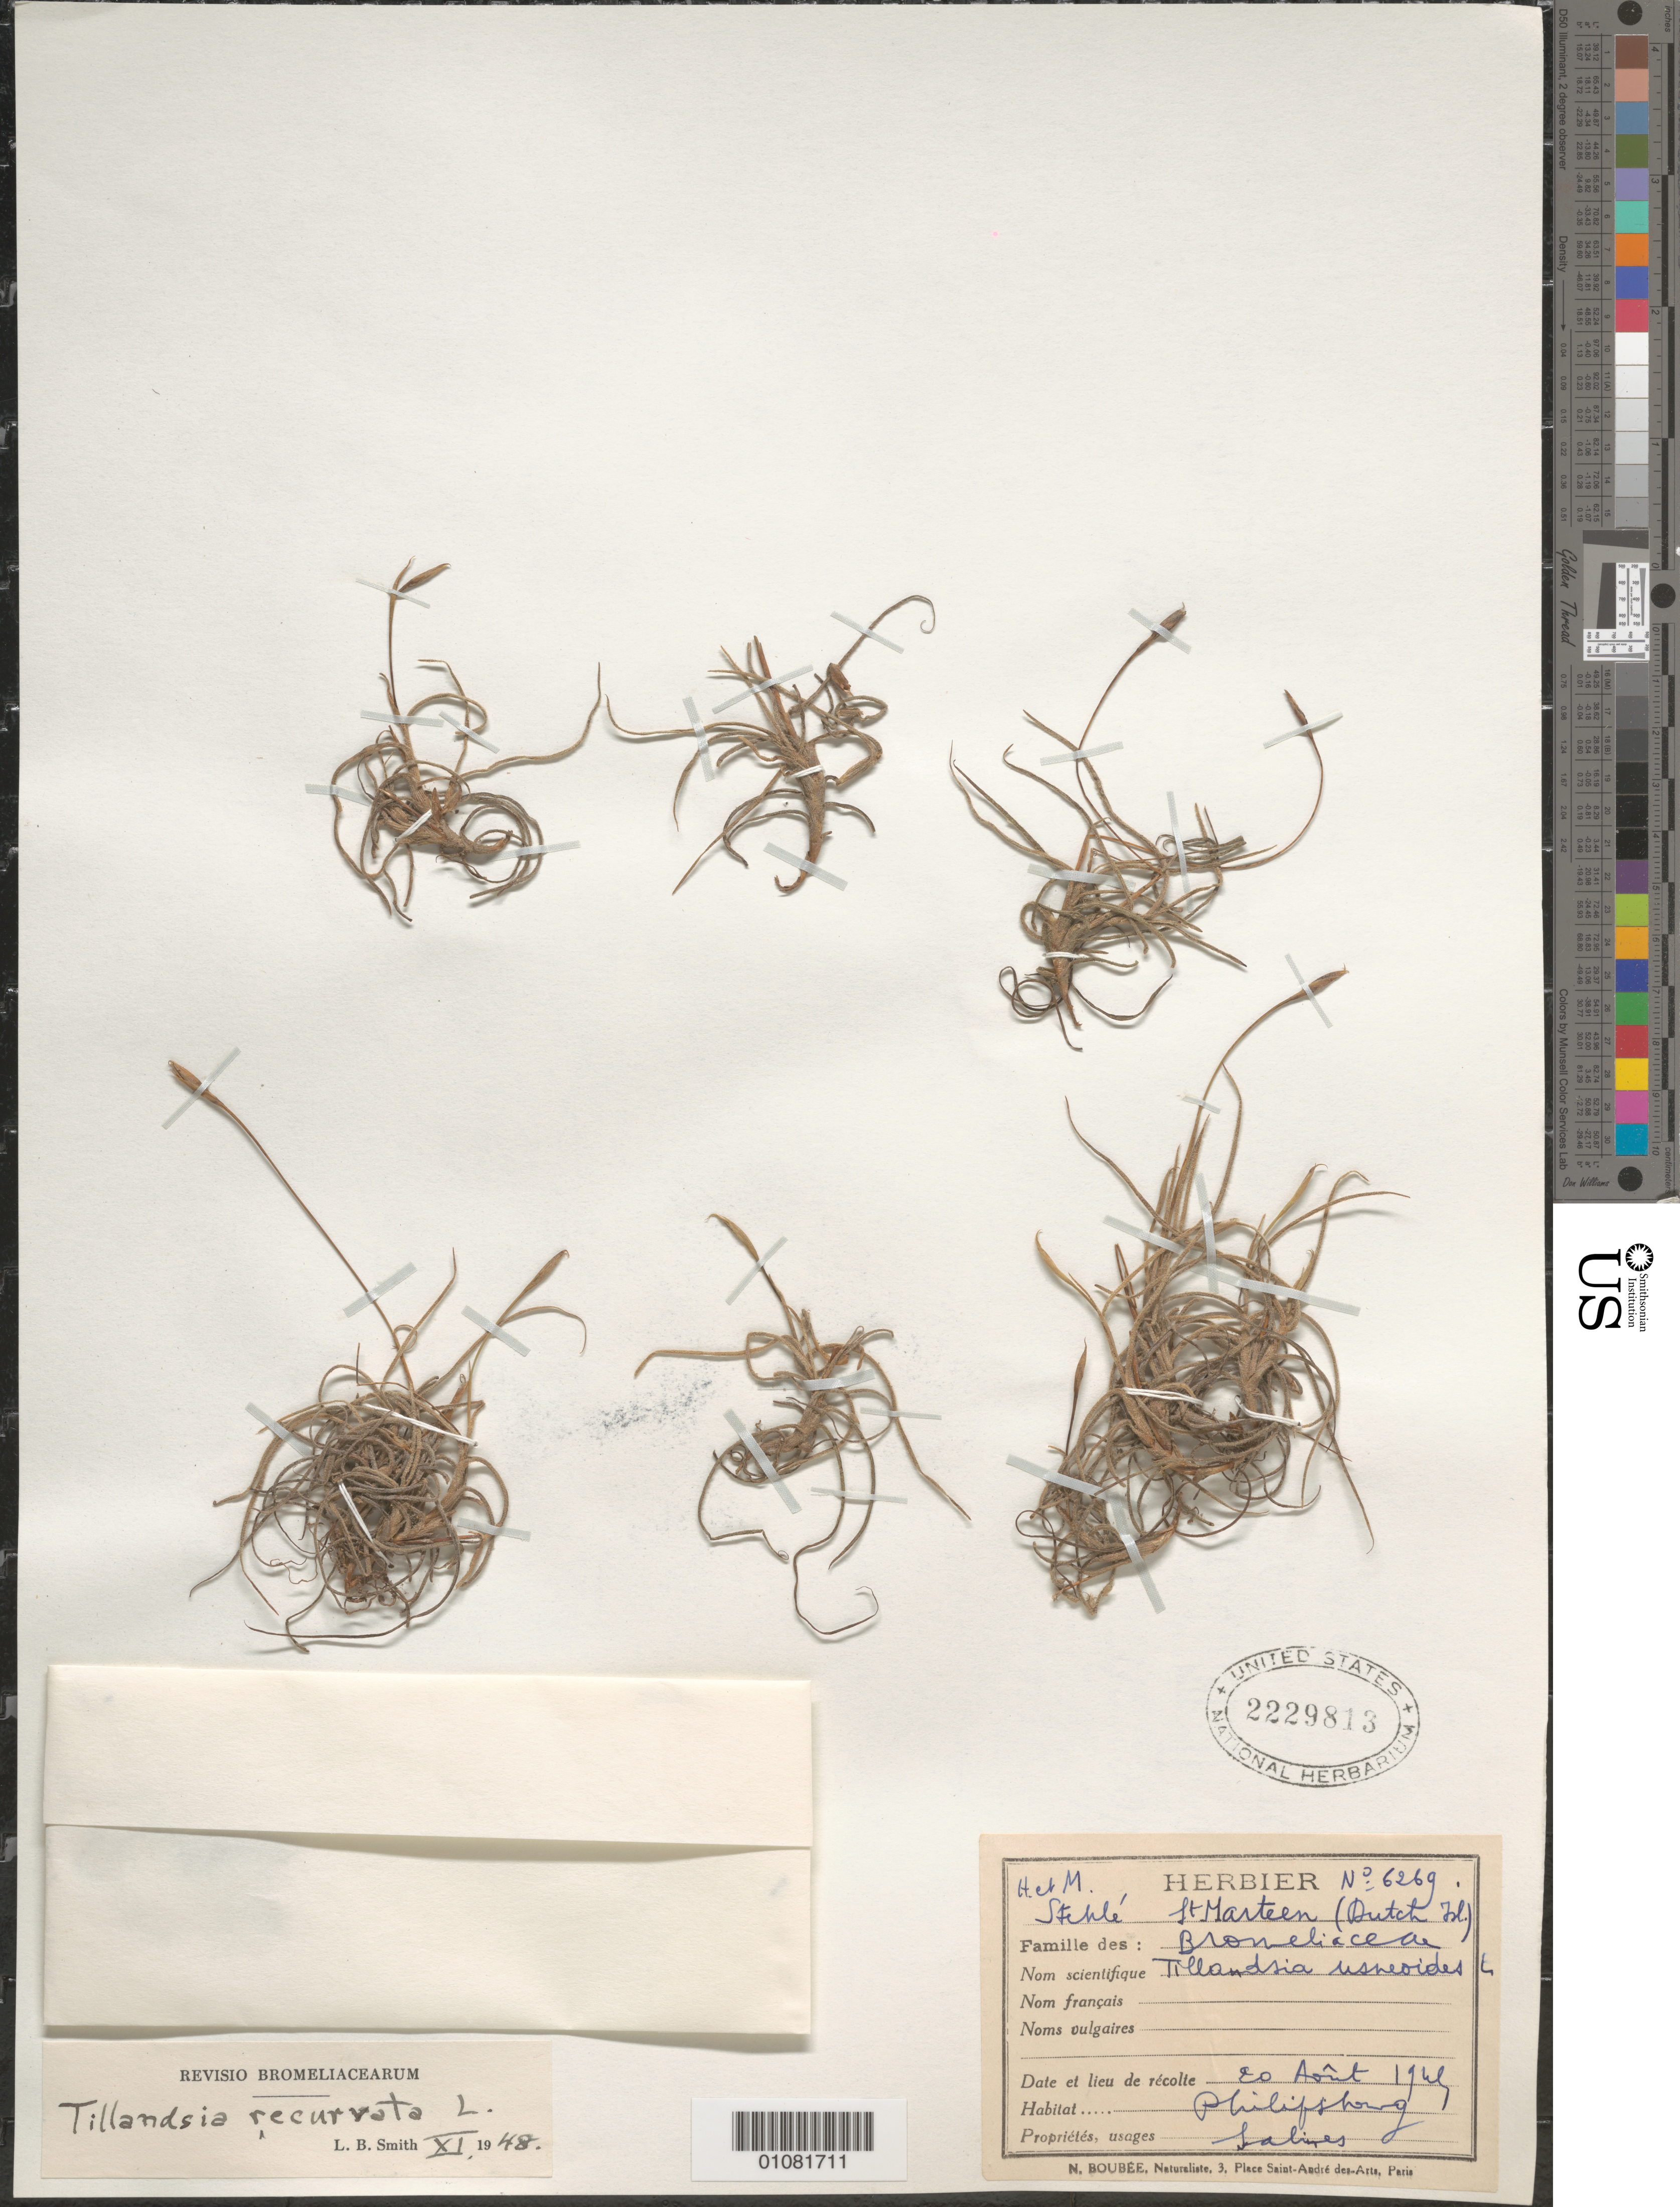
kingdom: Plantae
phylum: Tracheophyta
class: Liliopsida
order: Poales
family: Bromeliaceae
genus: Tillandsia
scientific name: Tillandsia recurvata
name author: L.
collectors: H. Stehlé & M. Stehlé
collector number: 6269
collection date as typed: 20 Aug 1949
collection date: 1949-08-20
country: Sint Maartin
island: Sint Maarten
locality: Philipsburg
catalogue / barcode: US 2229813